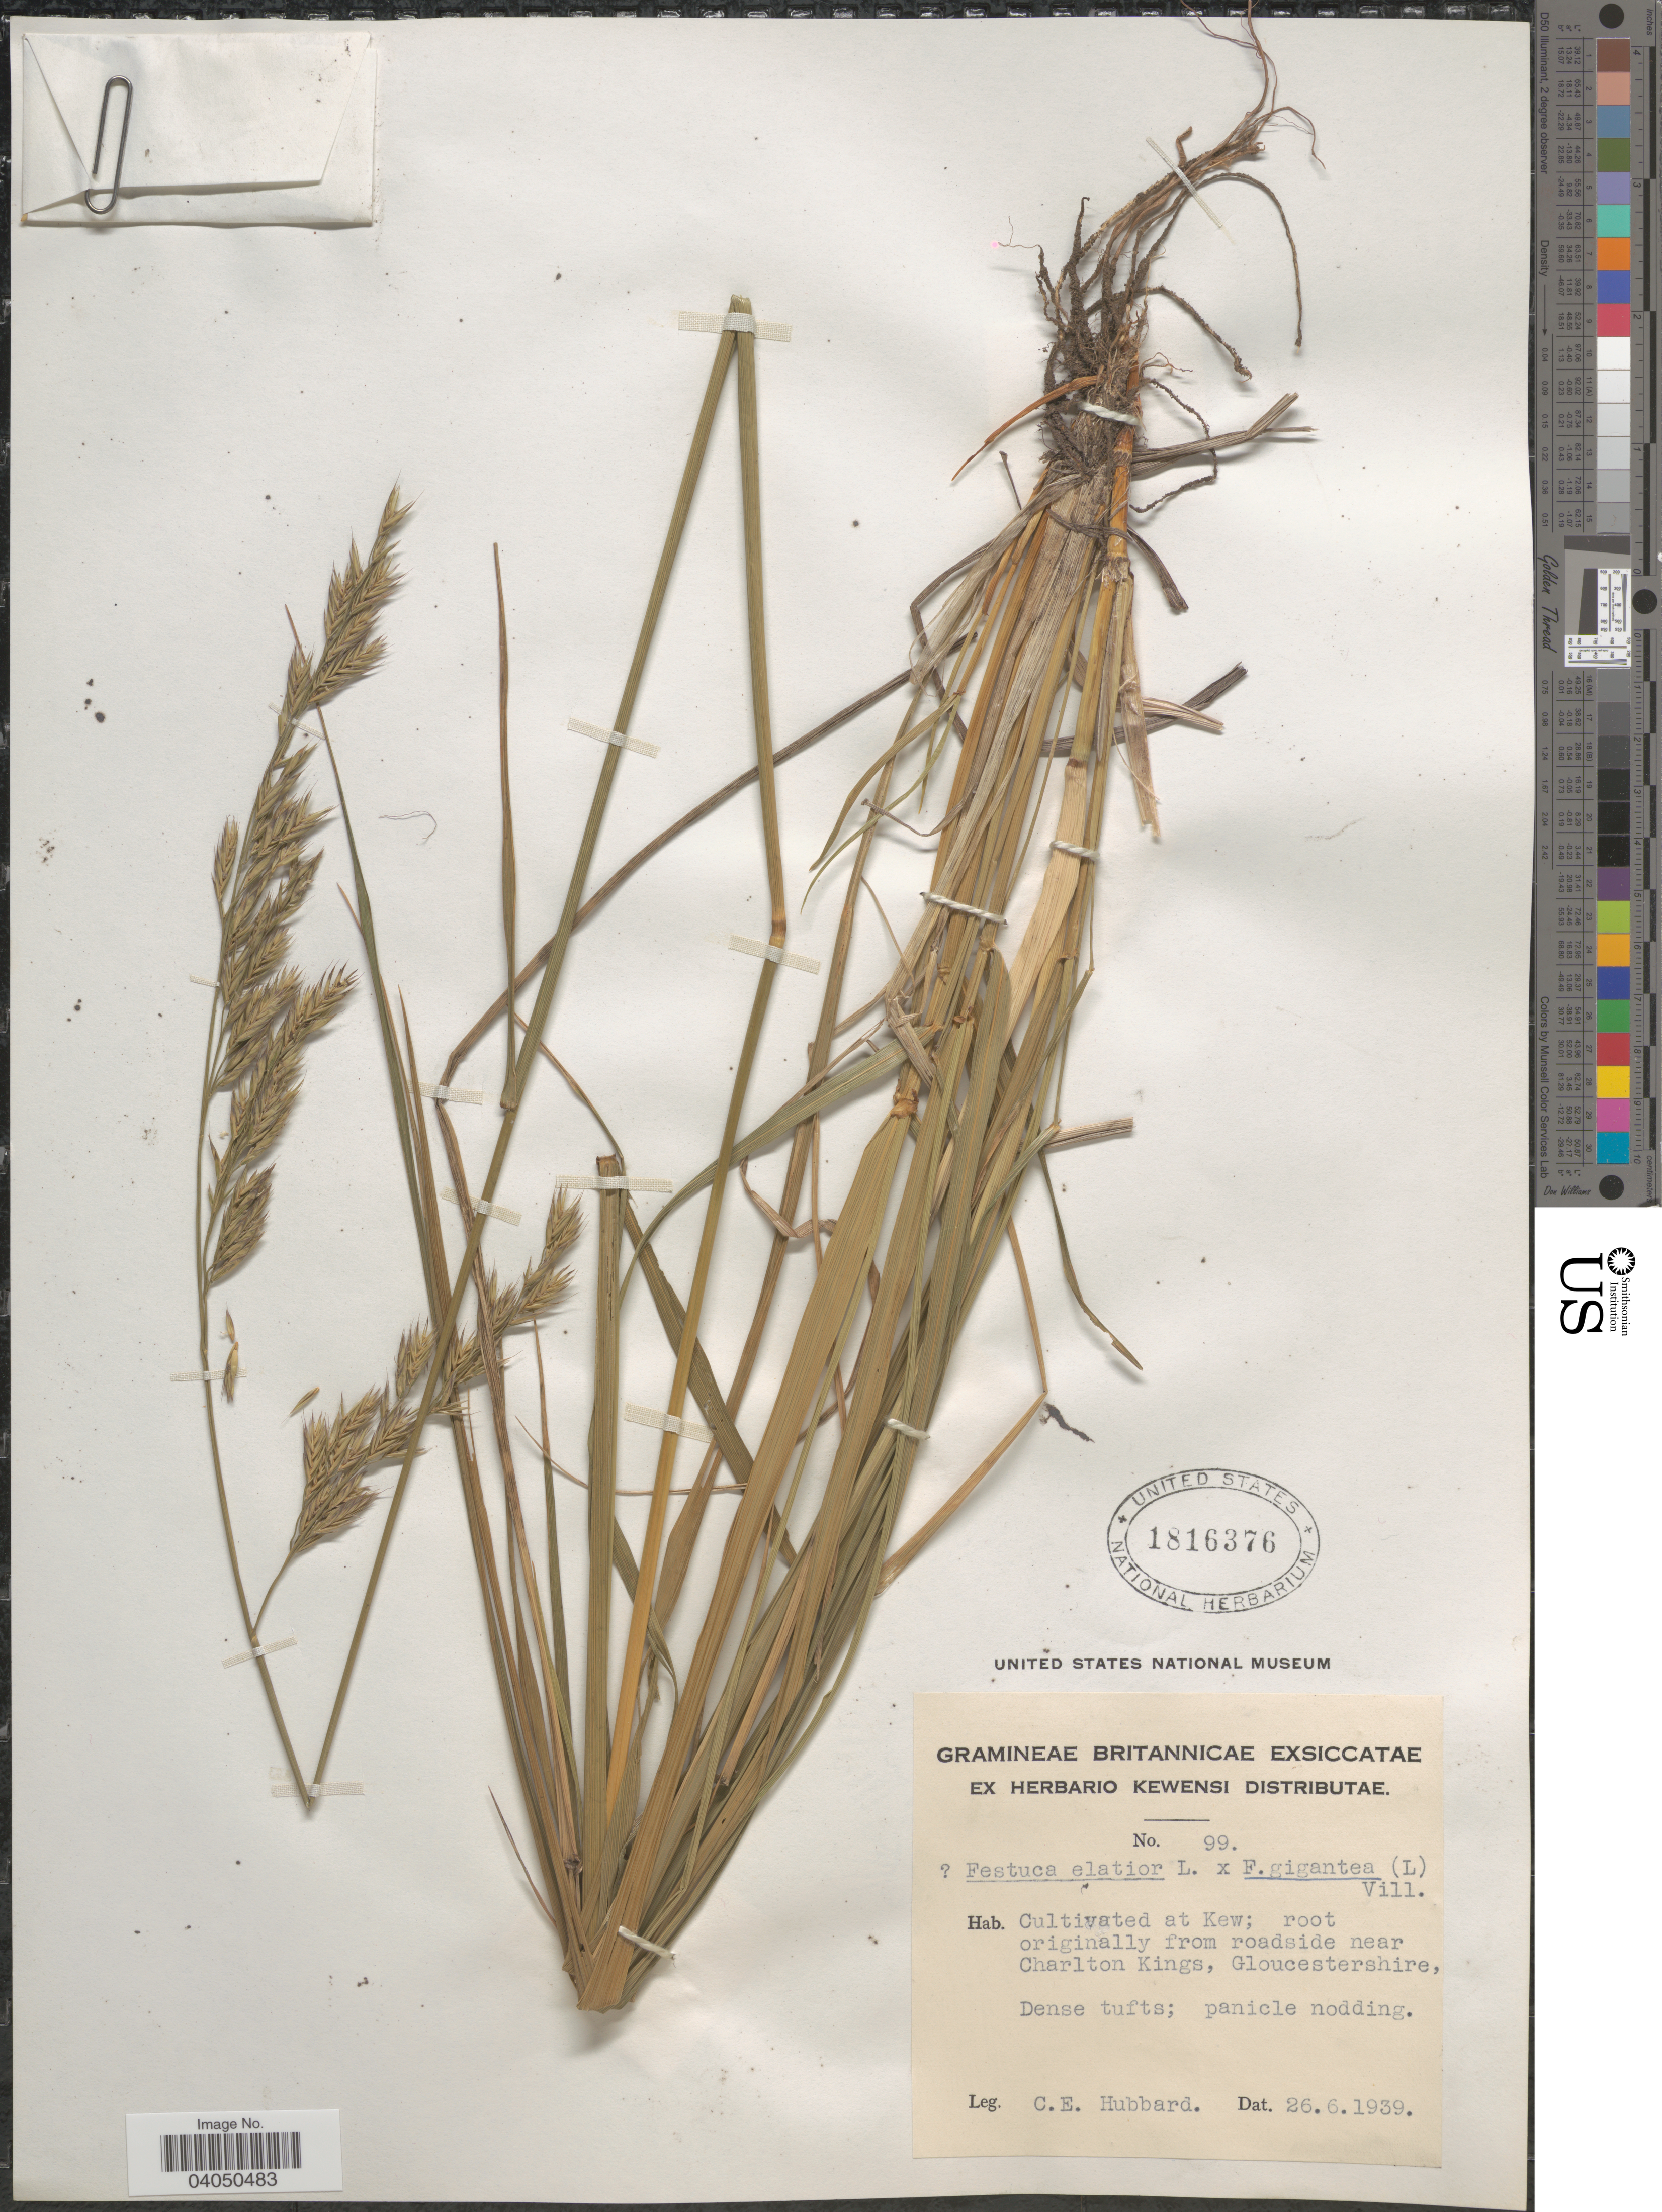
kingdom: Plantae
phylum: Tracheophyta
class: Liliopsida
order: Poales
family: Poaceae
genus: Festuca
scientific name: Festuca sp.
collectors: C. E. Hubbard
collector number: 99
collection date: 1939-06-26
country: United Kingdom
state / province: England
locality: At Kew.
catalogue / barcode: US 1816376